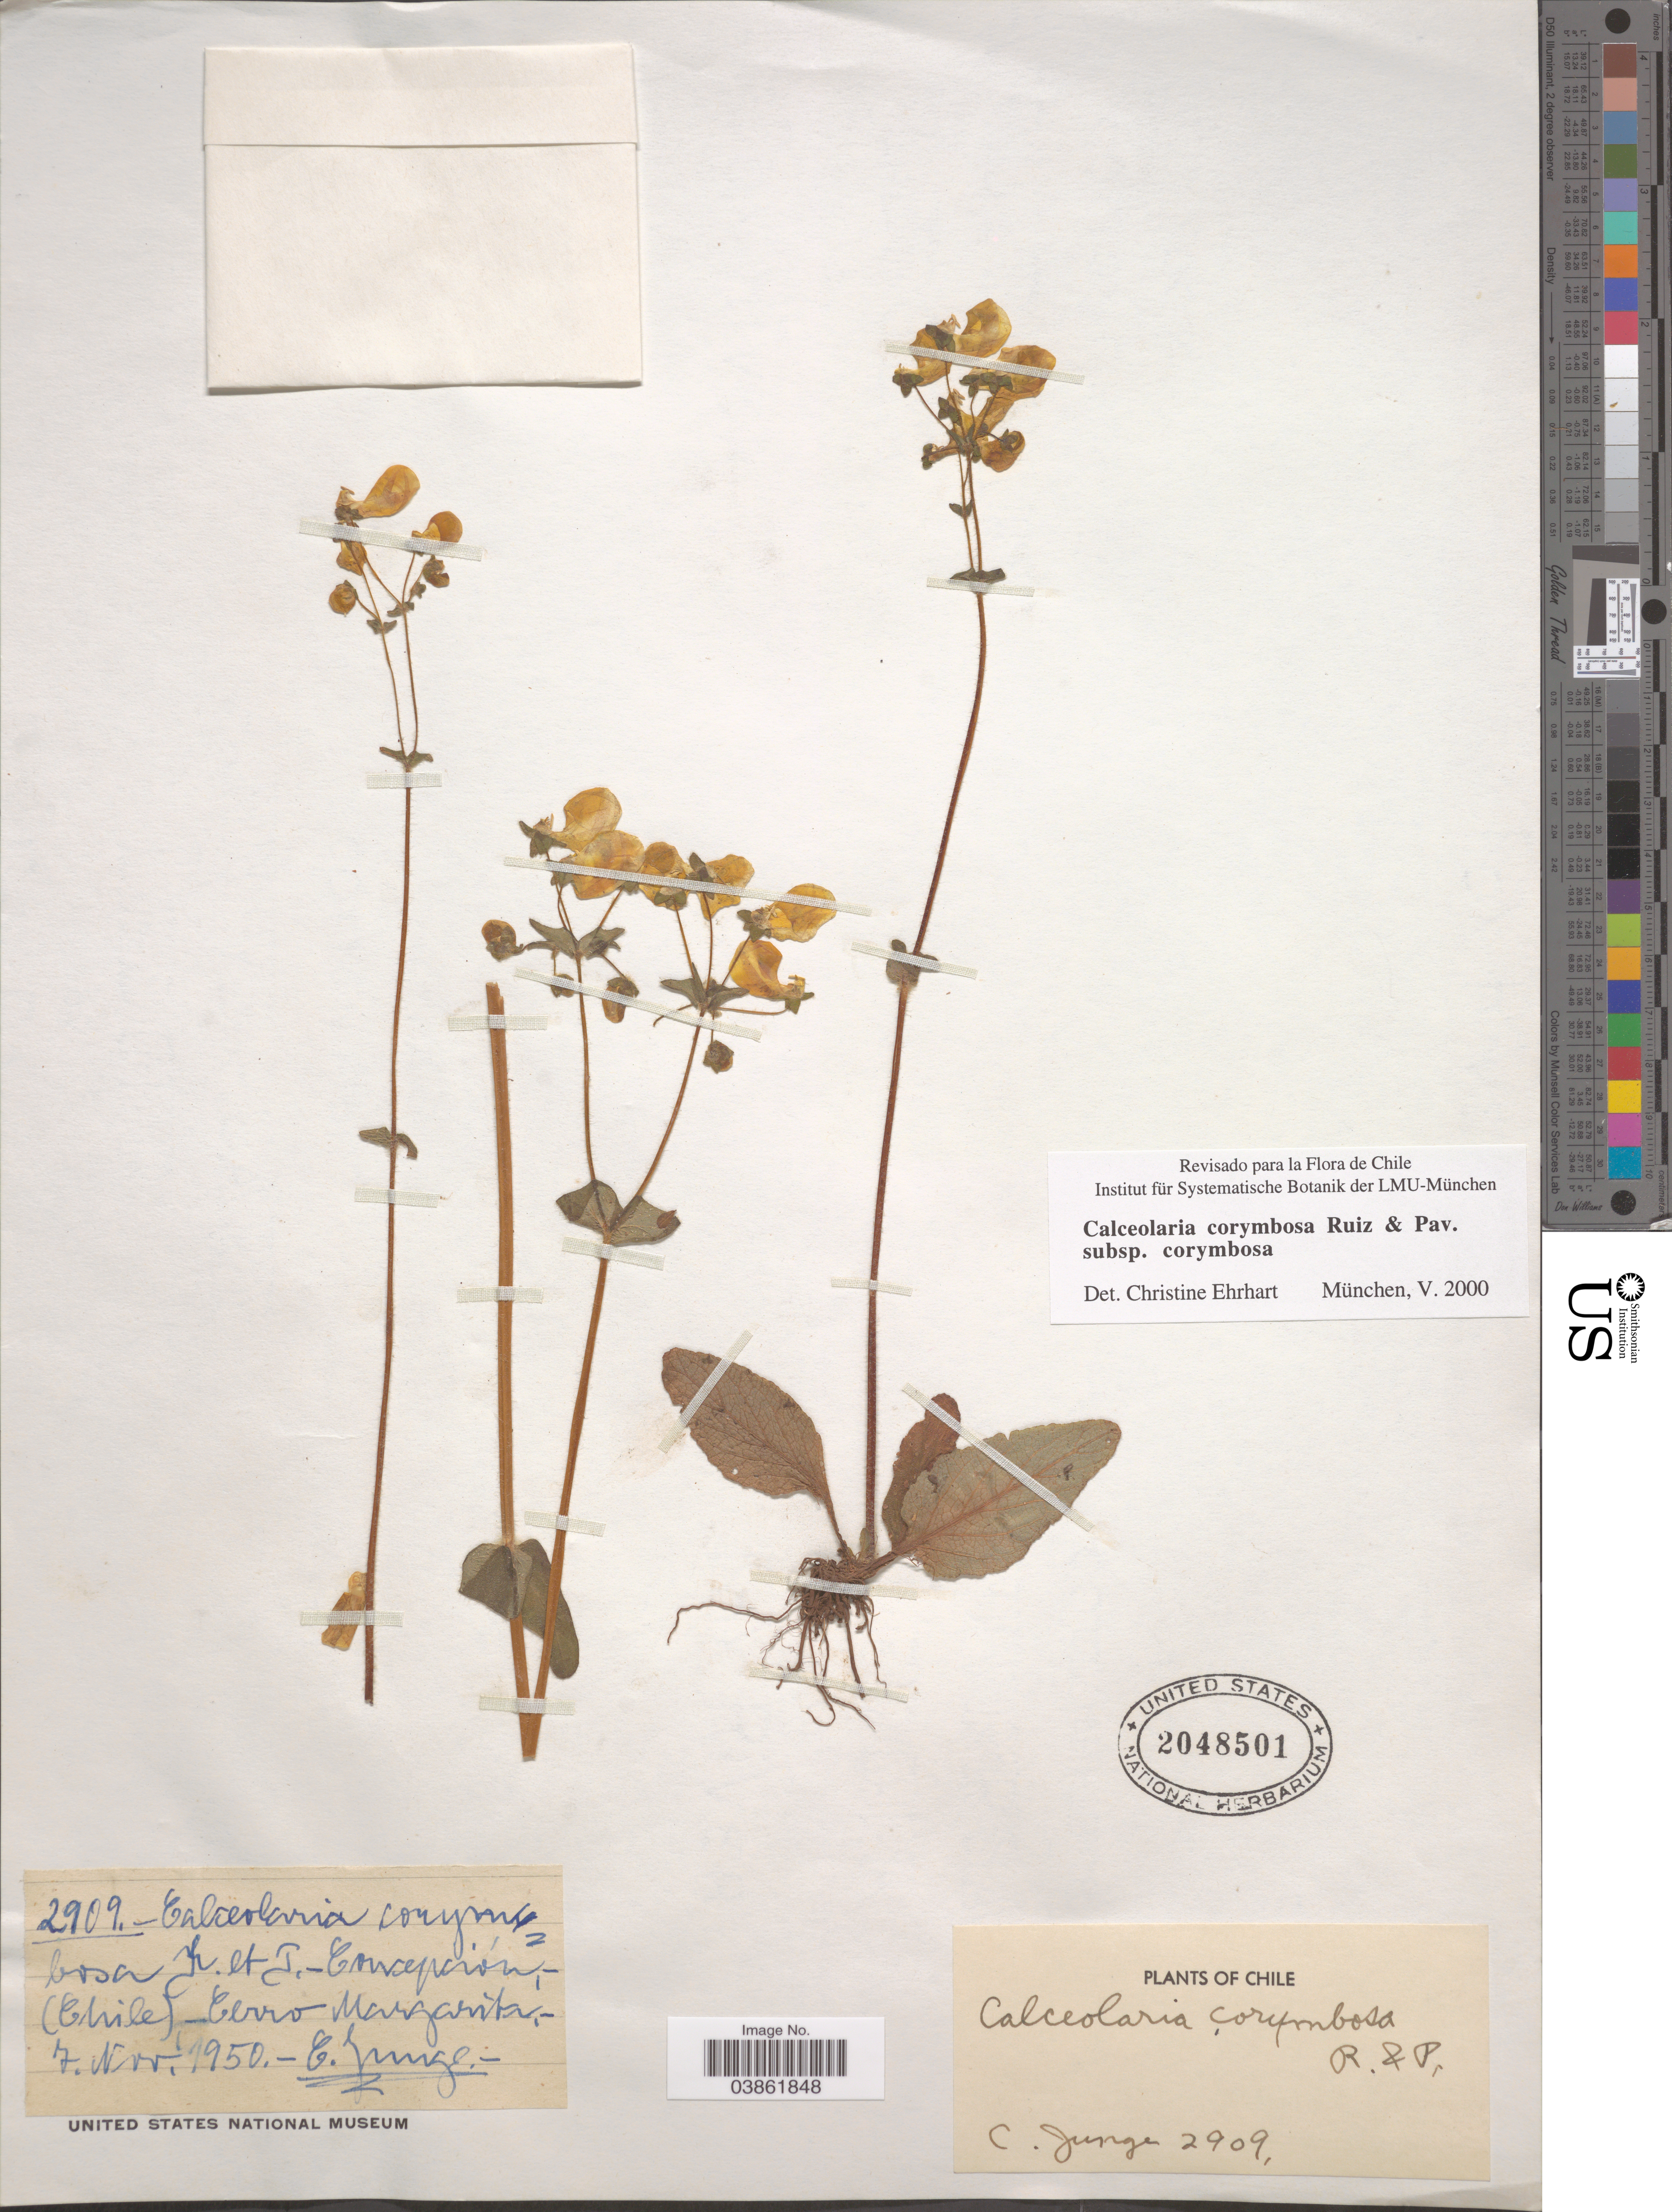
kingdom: Plantae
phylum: Tracheophyta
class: Magnoliopsida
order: Lamiales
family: Calceolariaceae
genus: Calceolaria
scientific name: Calceolaria corymbosa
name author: Ruiz & Pav.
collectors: C. Junge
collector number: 2909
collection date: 1950-11-07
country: Chile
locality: Concepción. Cerro Margarita.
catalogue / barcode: US 2048501